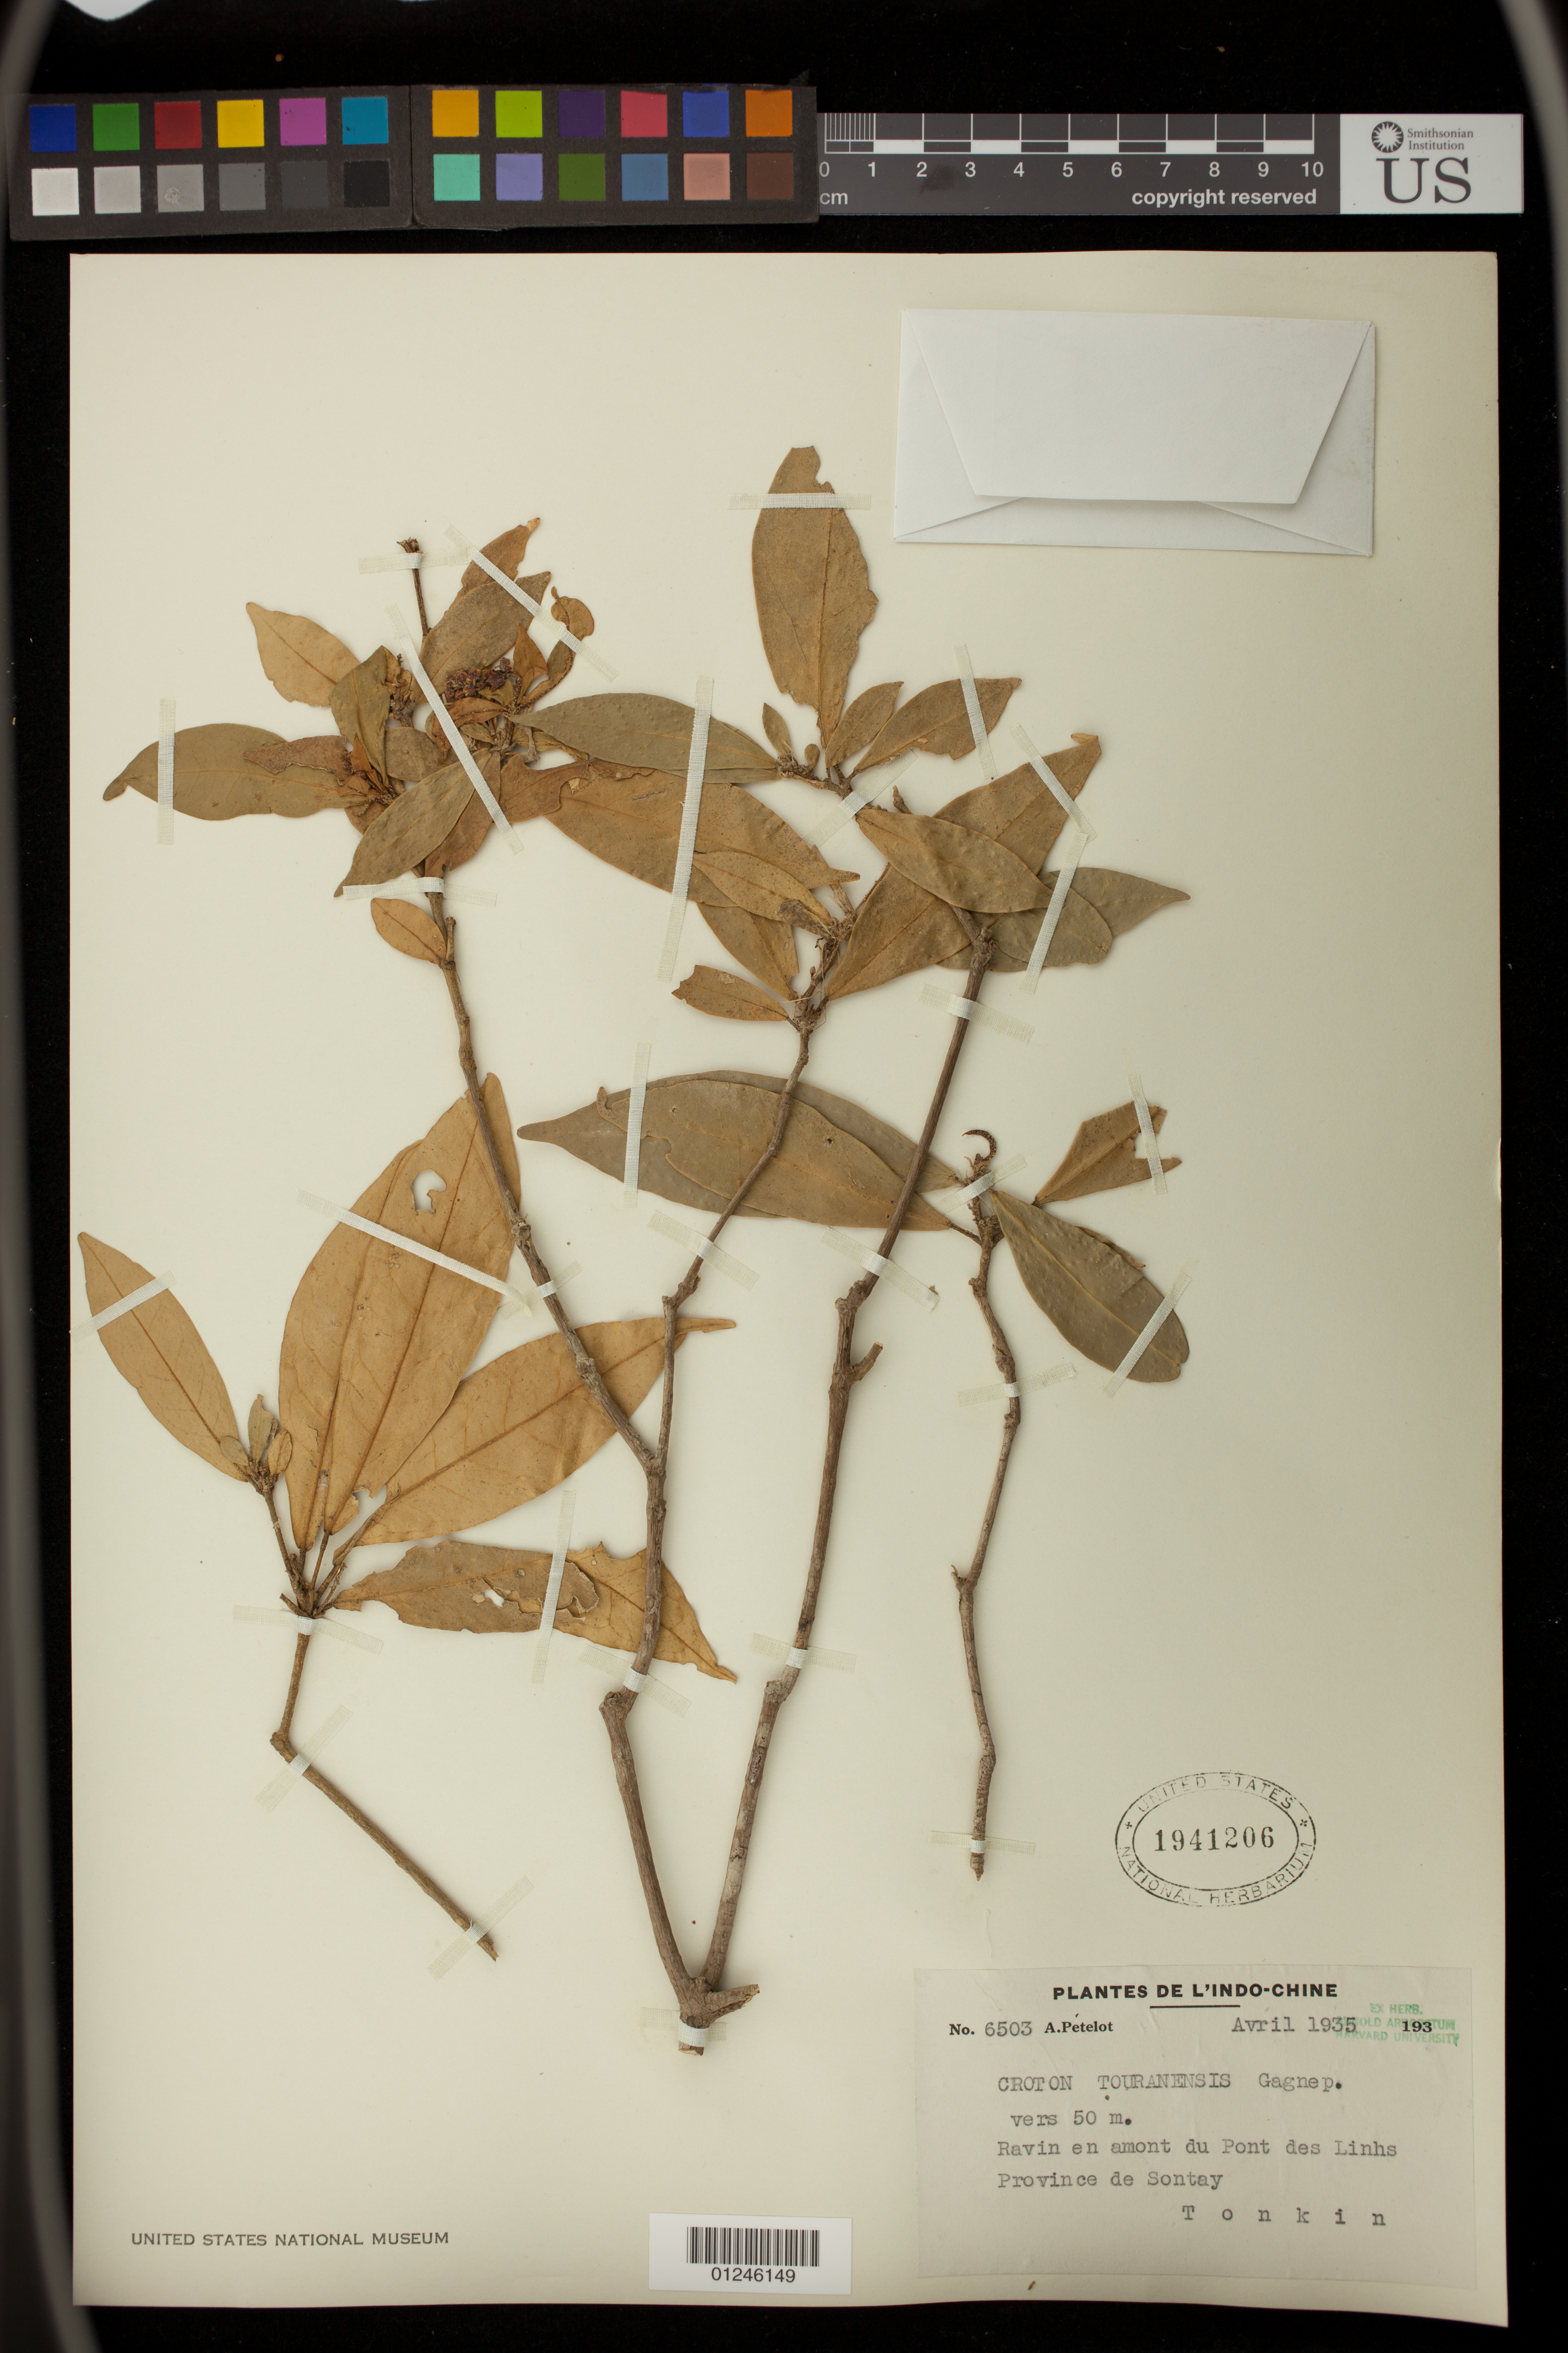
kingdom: Plantae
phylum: Tracheophyta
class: Magnoliopsida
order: Malpighiales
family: Euphorbiaceae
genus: Croton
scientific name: Croton touranensis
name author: Gagnep.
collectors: A. Petelot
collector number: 6503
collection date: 1935-04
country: Vietnam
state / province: Quang Ngãi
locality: Ravin en amount du Pont des Linhs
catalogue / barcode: US 1941206